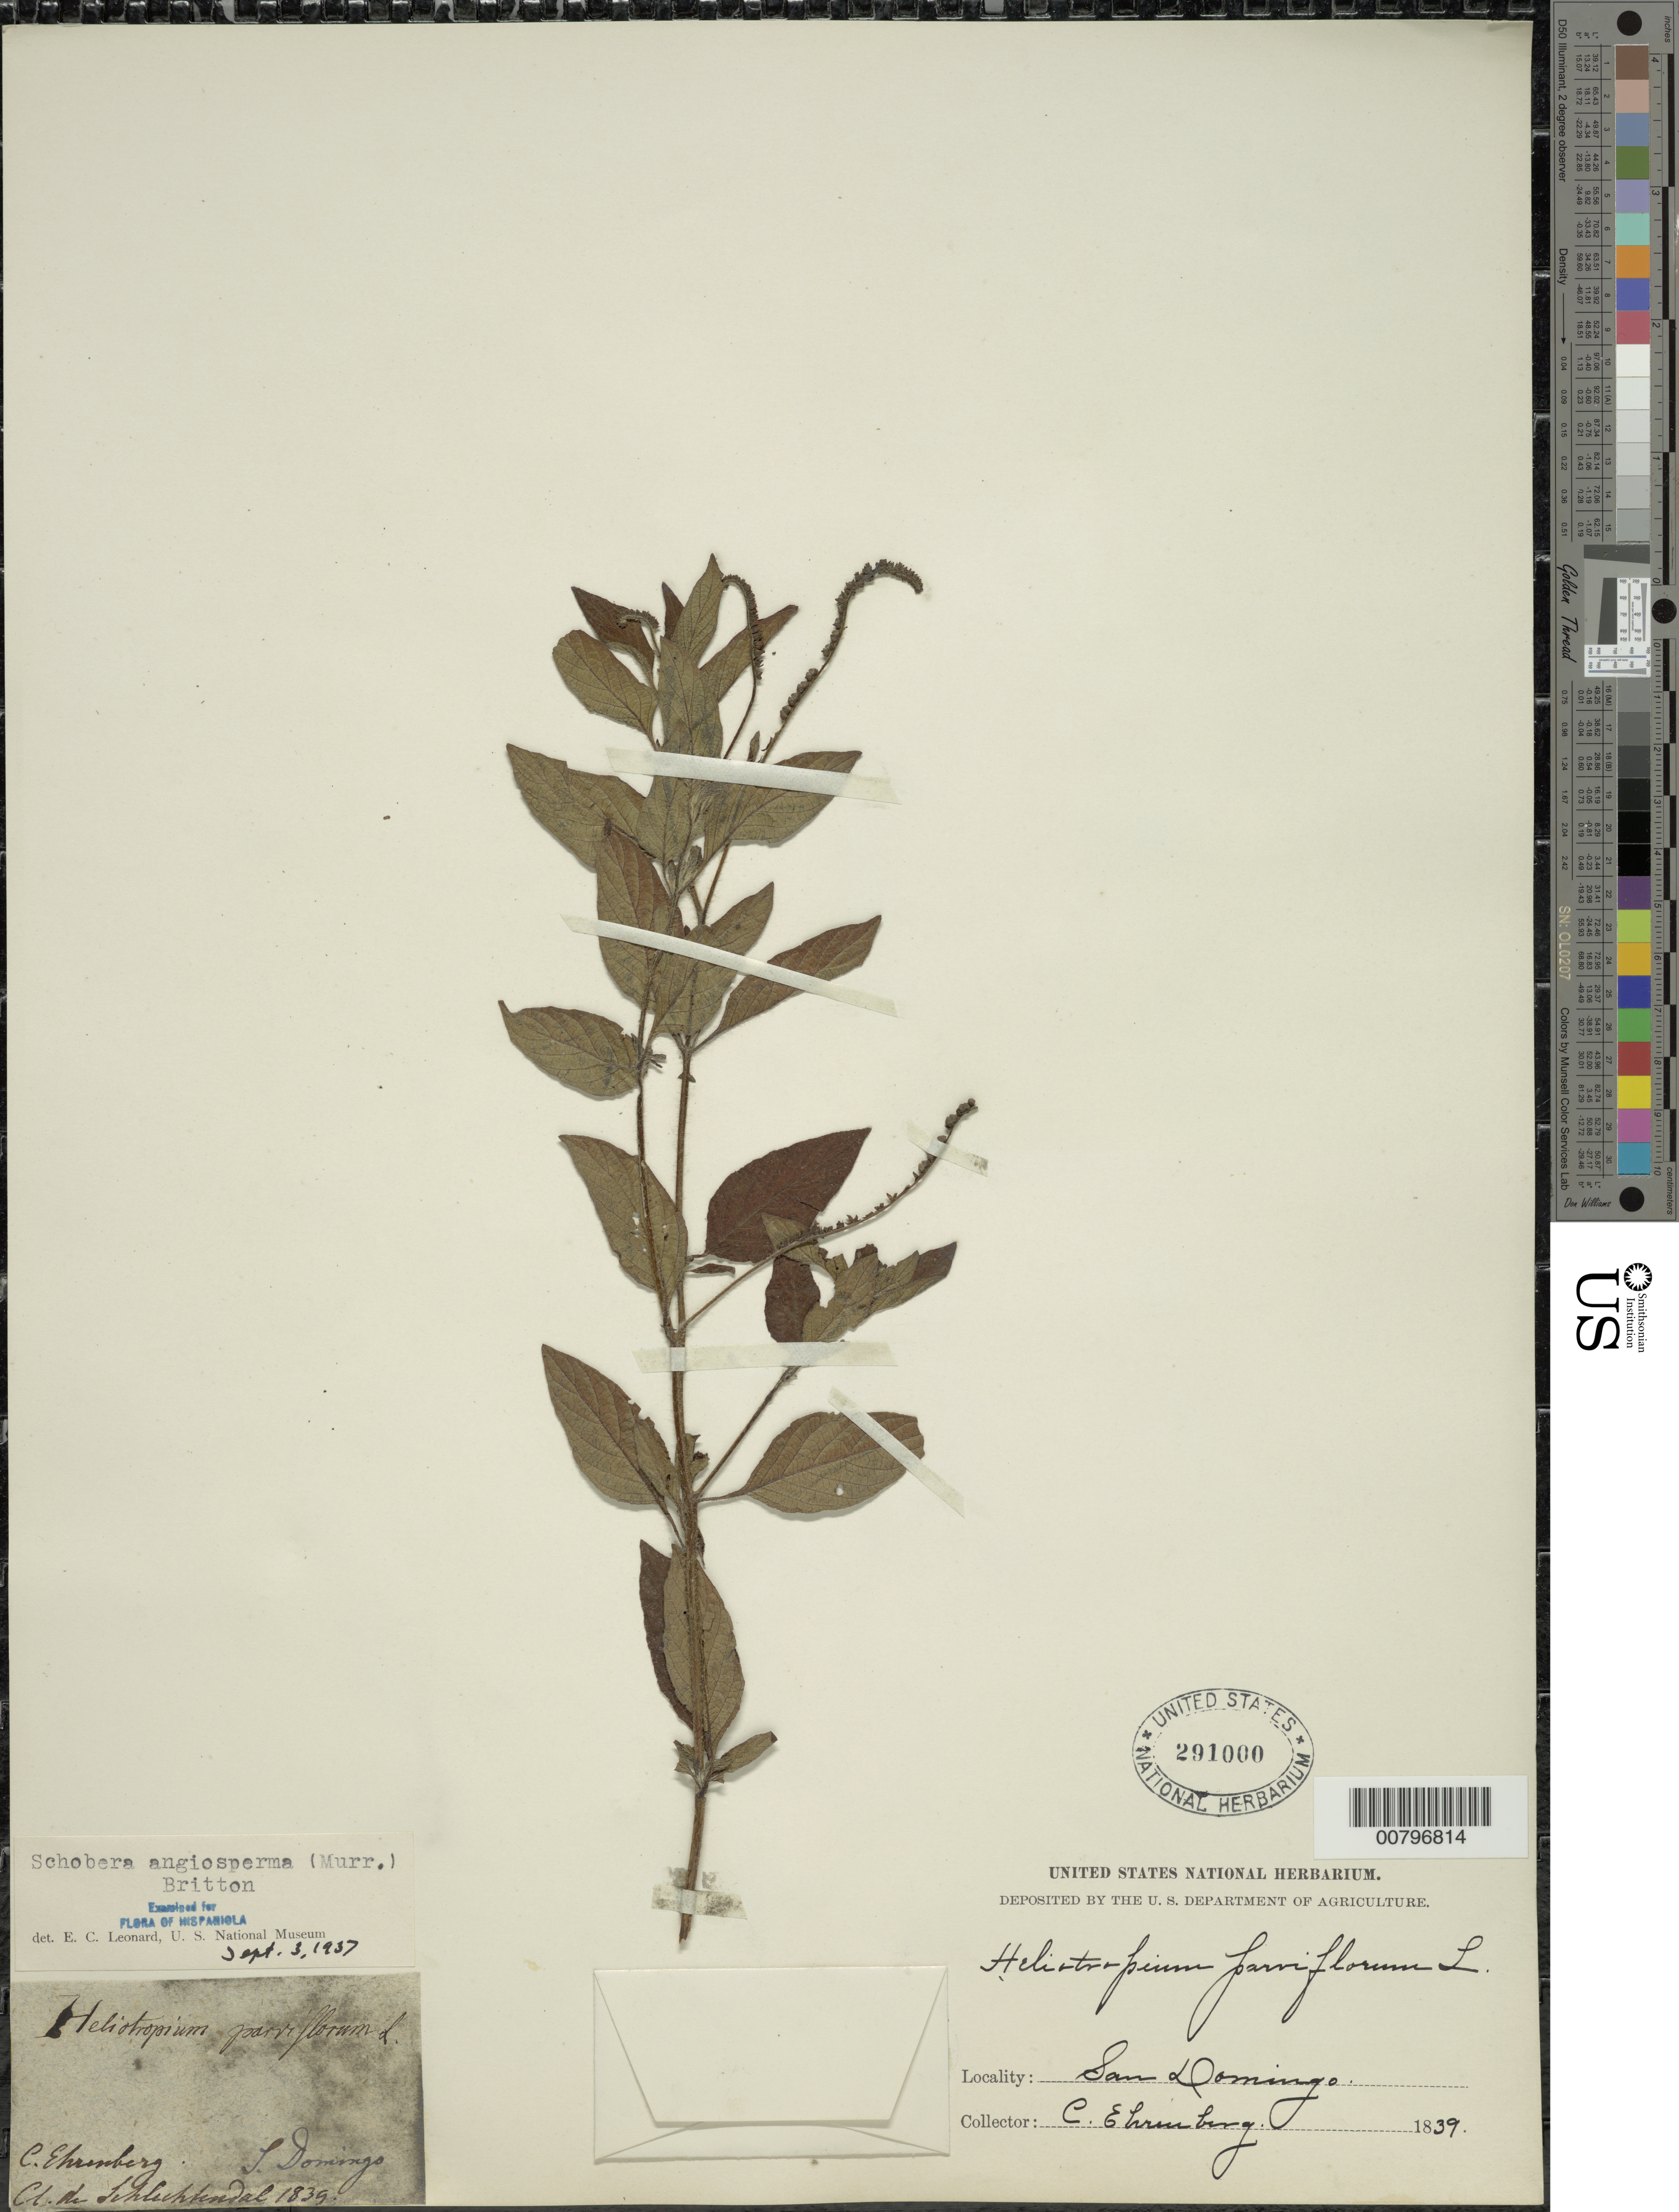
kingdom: Plantae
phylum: Tracheophyta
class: Magnoliopsida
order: Boraginales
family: Heliotropiaceae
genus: Heliotropium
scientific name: Heliotropium parviflorum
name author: L.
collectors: C. Ehrenberg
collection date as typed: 1839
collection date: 1839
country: Dominican Republic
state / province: Distrito Nacional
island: Hispaniola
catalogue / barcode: US 291000